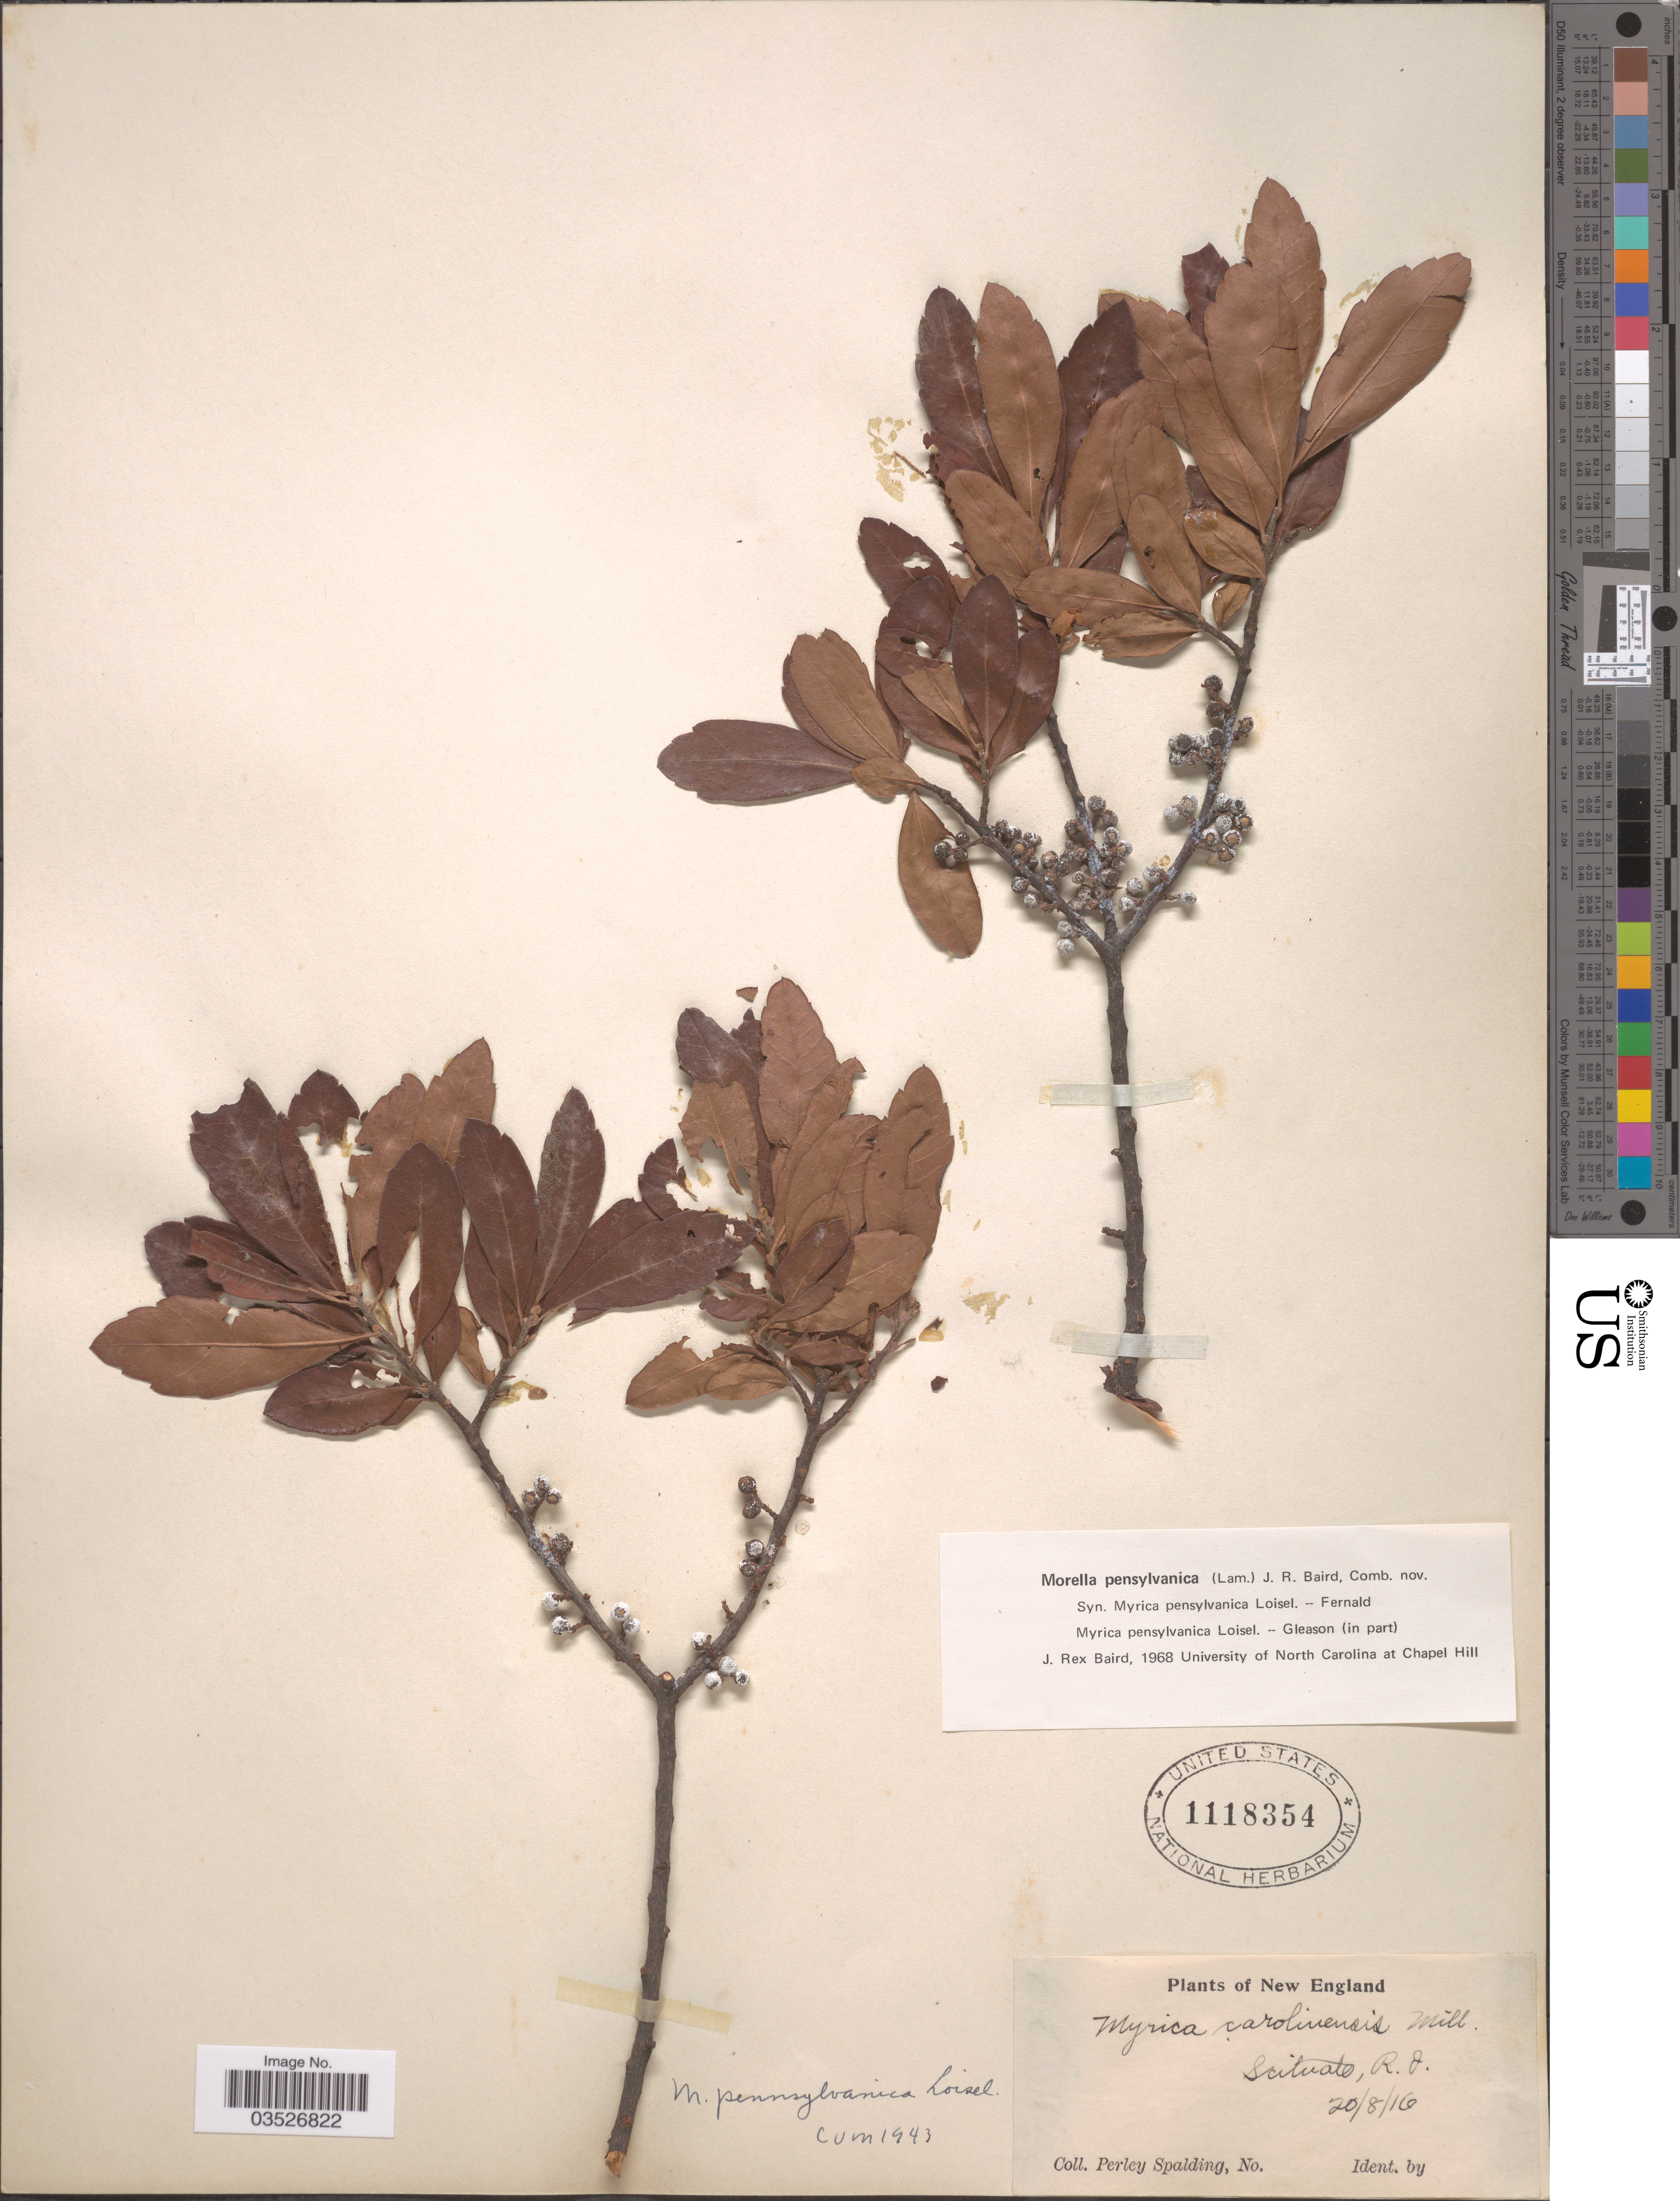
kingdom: Plantae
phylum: Tracheophyta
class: Magnoliopsida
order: Fagales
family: Myricaceae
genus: Morella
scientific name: Morella pensylvanica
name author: (Mirb.) Kartesz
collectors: P. Spalding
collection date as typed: Transcribed d/m/y: 20/8/16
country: United States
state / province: Rhode Island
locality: New England. Scituate.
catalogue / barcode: US 1118354